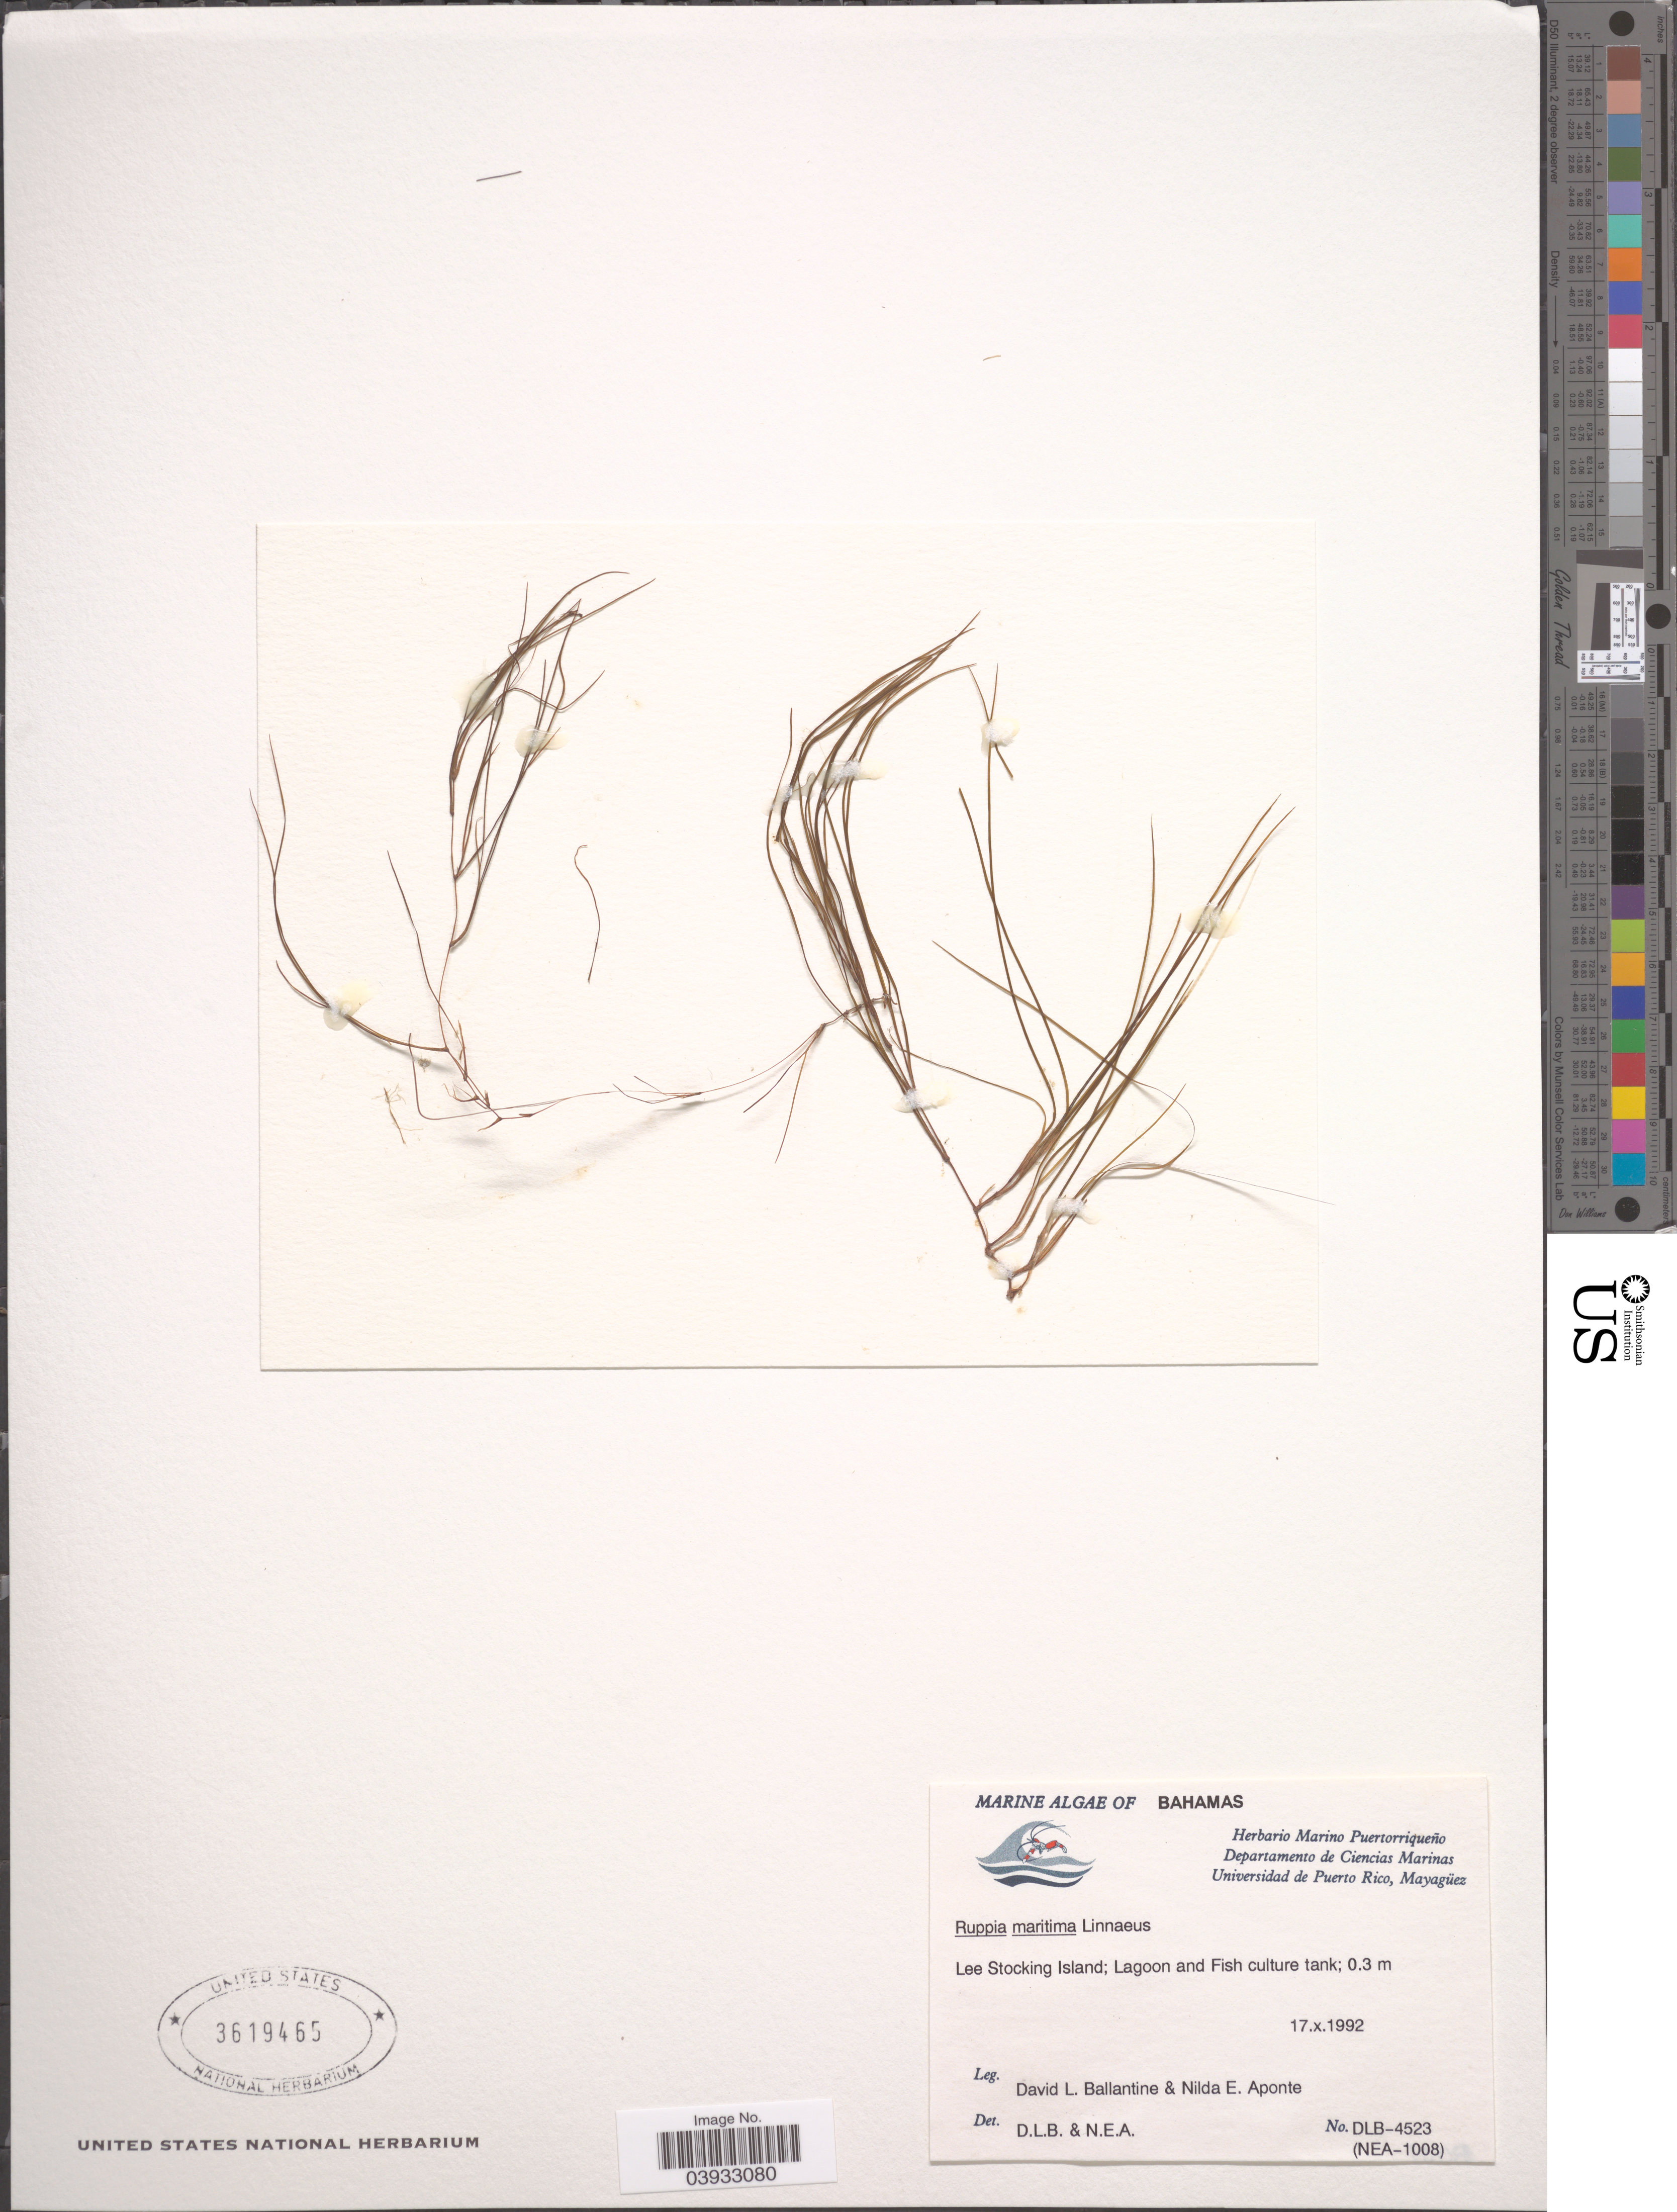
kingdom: Plantae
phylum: Tracheophyta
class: Liliopsida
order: Alismatales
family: Ruppiaceae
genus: Ruppia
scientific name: Ruppia maritima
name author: L.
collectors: D.L. Ballantine & N. E. Aponte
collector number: DLB-4523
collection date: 1992-10-17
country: Bahamas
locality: Lee Stocking Island; Lagoon and Fish culture tank.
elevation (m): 0.3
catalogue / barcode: US 3619465